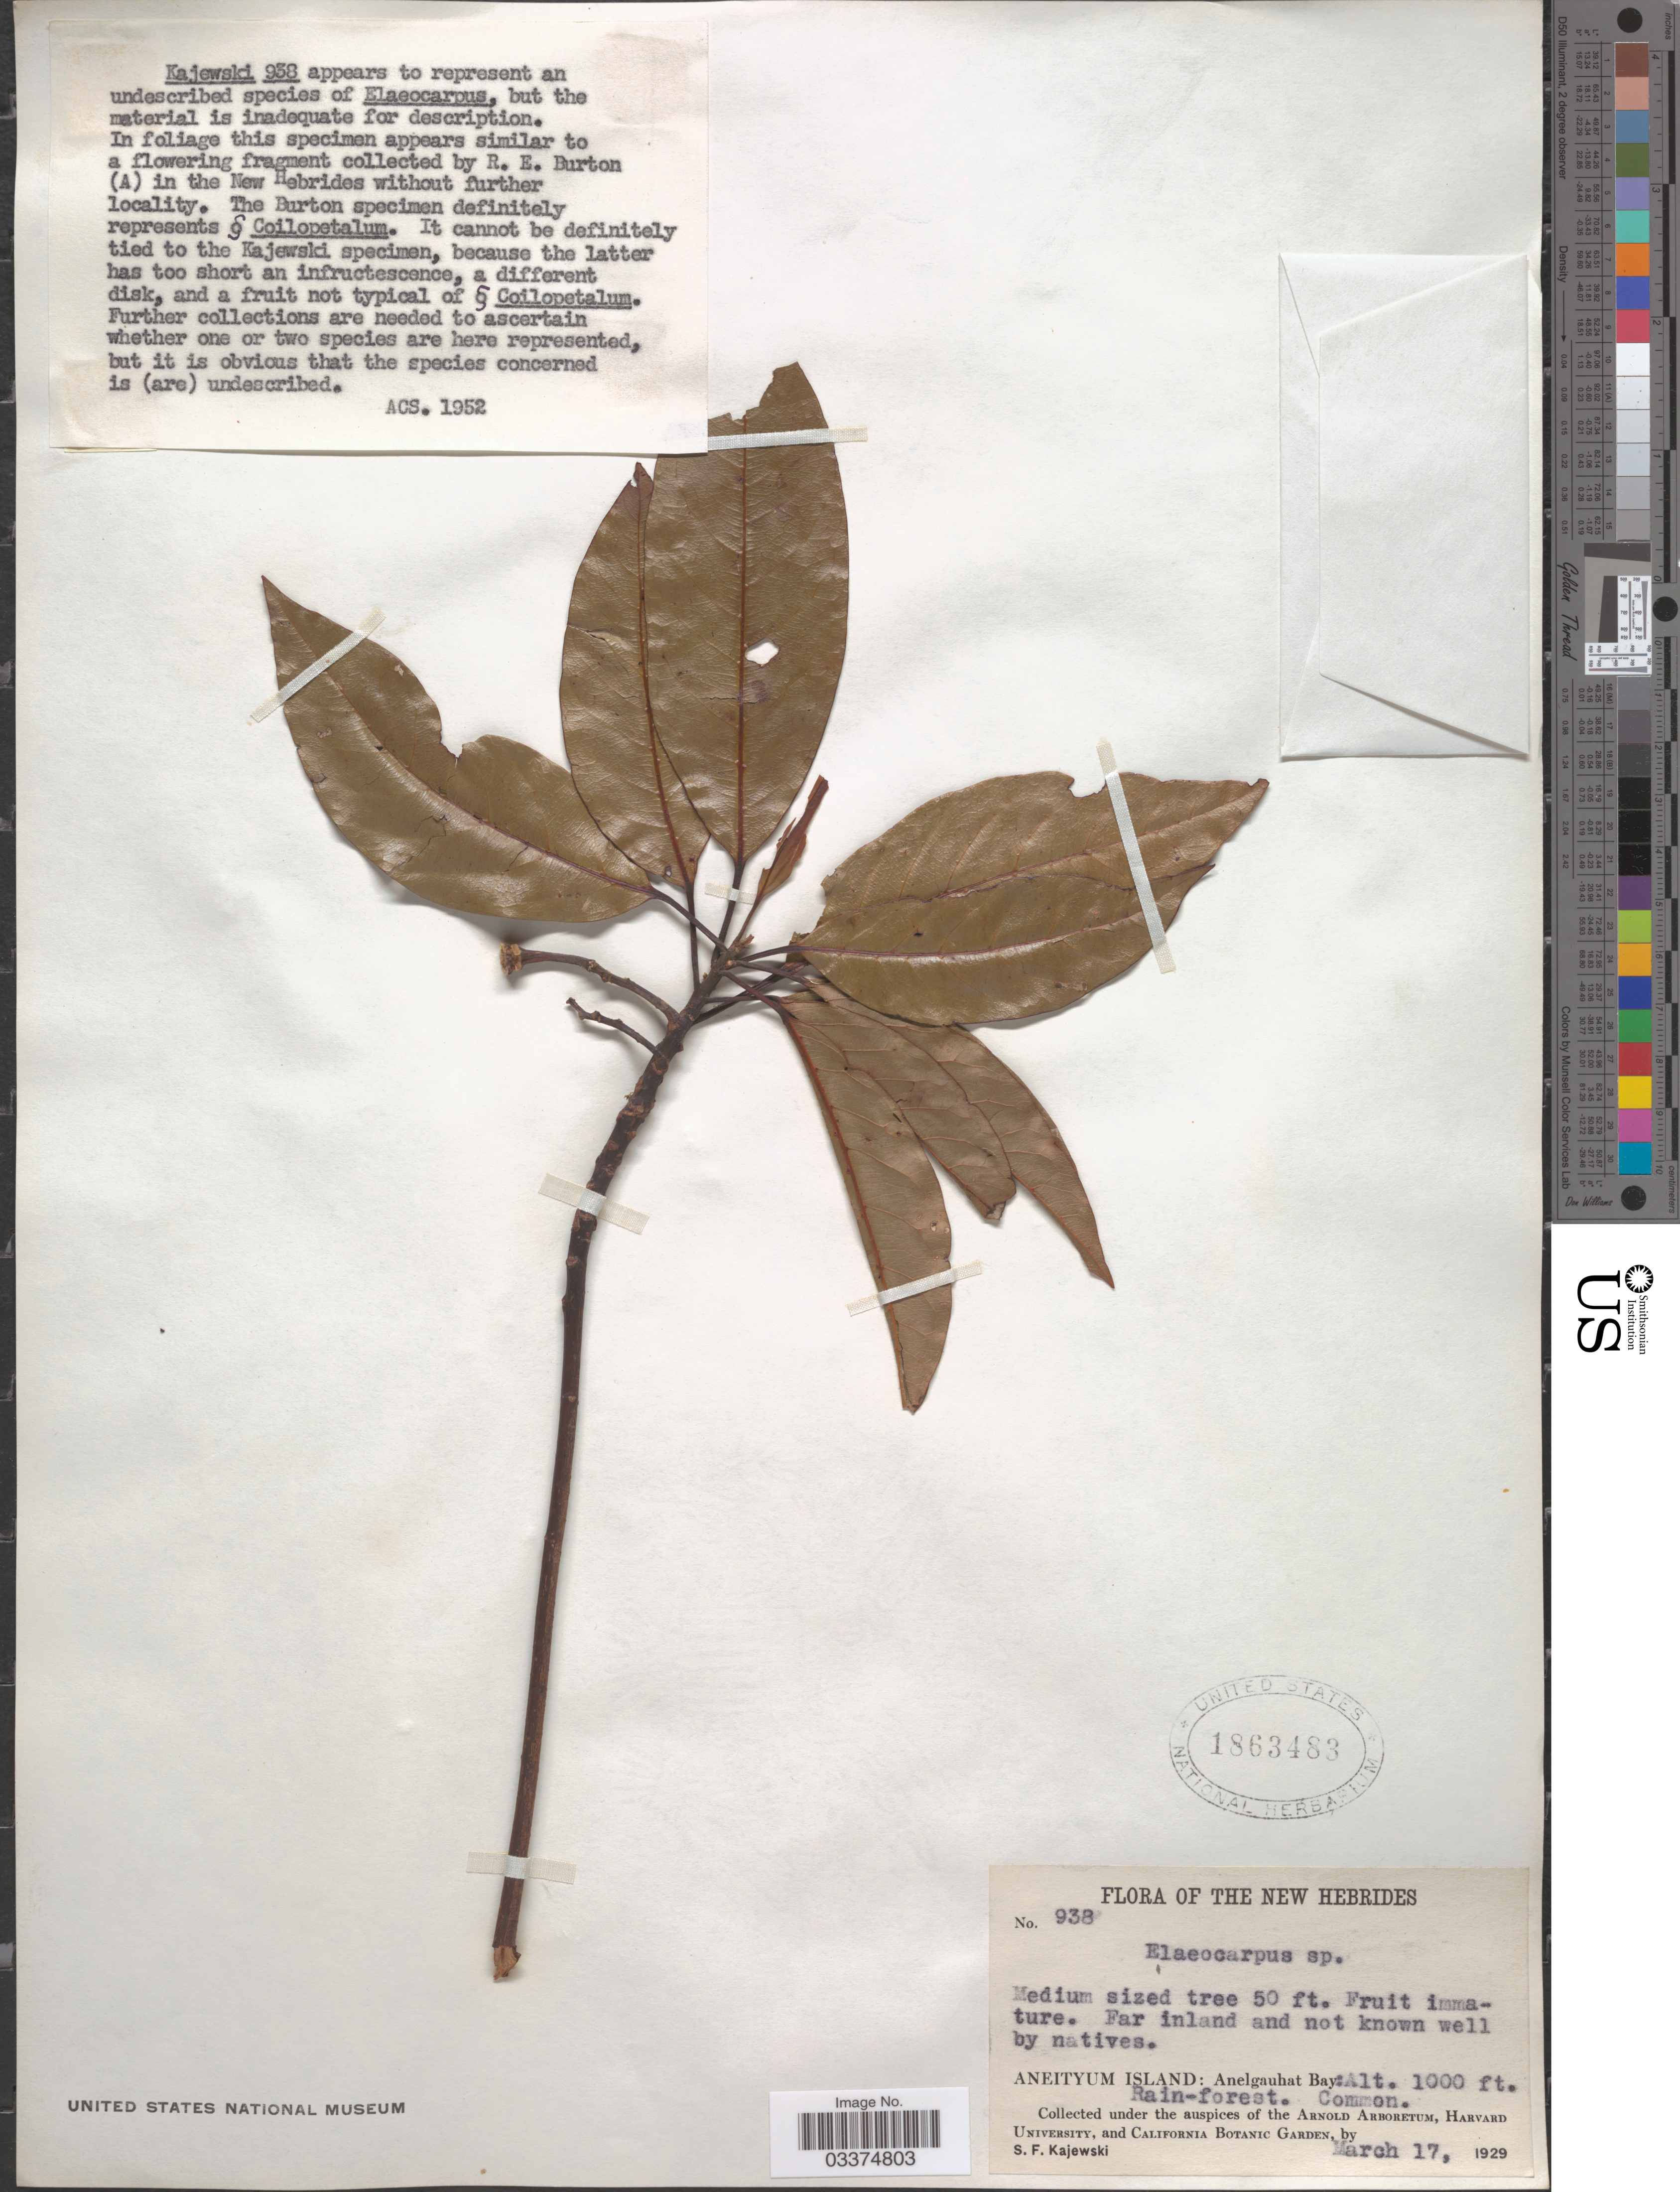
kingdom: Plantae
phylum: Tracheophyta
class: Magnoliopsida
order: Oxalidales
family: Elaeocarpaceae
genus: Elaeocarpus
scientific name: Elaeocarpus sp.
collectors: S. Kajewski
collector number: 938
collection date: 1929-03-17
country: Vanuatu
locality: The New Hebrides. Aneityum Island: Anelgauhat Bay.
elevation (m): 305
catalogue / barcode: US 1863483